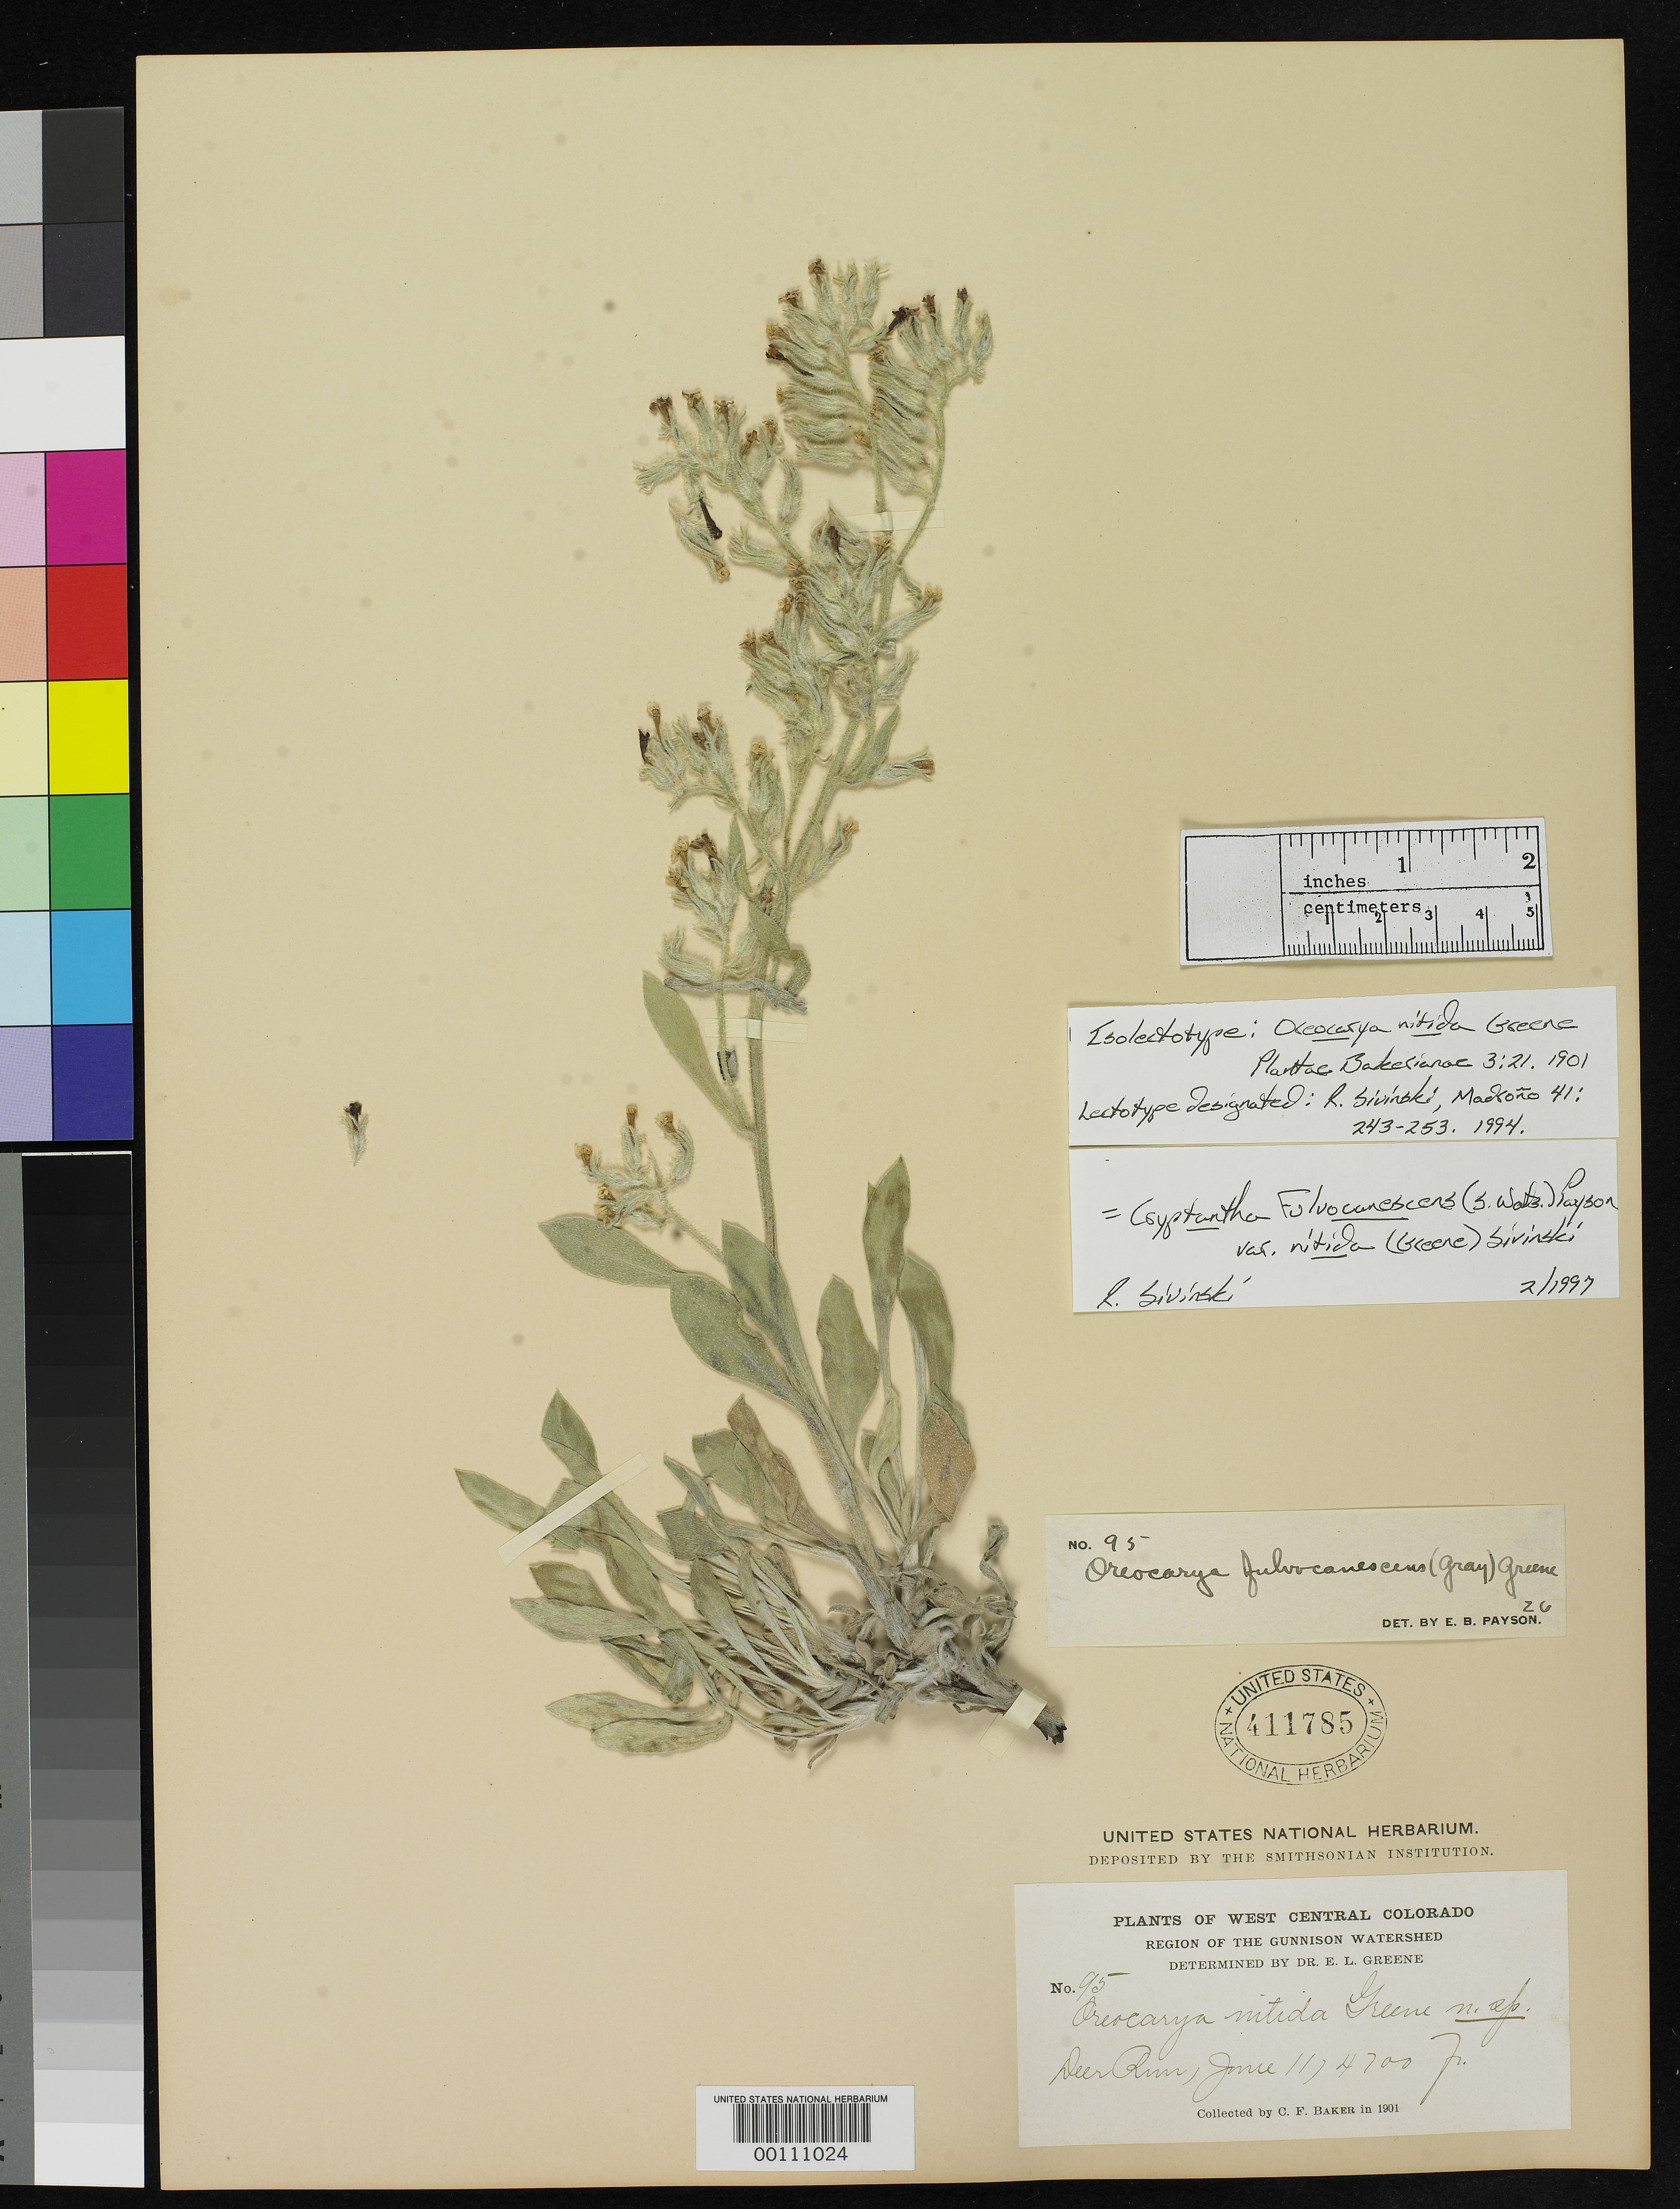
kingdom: Plantae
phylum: Tracheophyta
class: Magnoliopsida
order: Boraginales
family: Boraginaceae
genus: Oreocarya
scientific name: Oreocarya nitida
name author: Greene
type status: Isolectotype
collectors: C. F. Baker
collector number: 95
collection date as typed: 11 Jun 1901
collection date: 1901-06-11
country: United States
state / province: Colorado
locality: Deer Run.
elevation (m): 1433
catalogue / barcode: US 411785